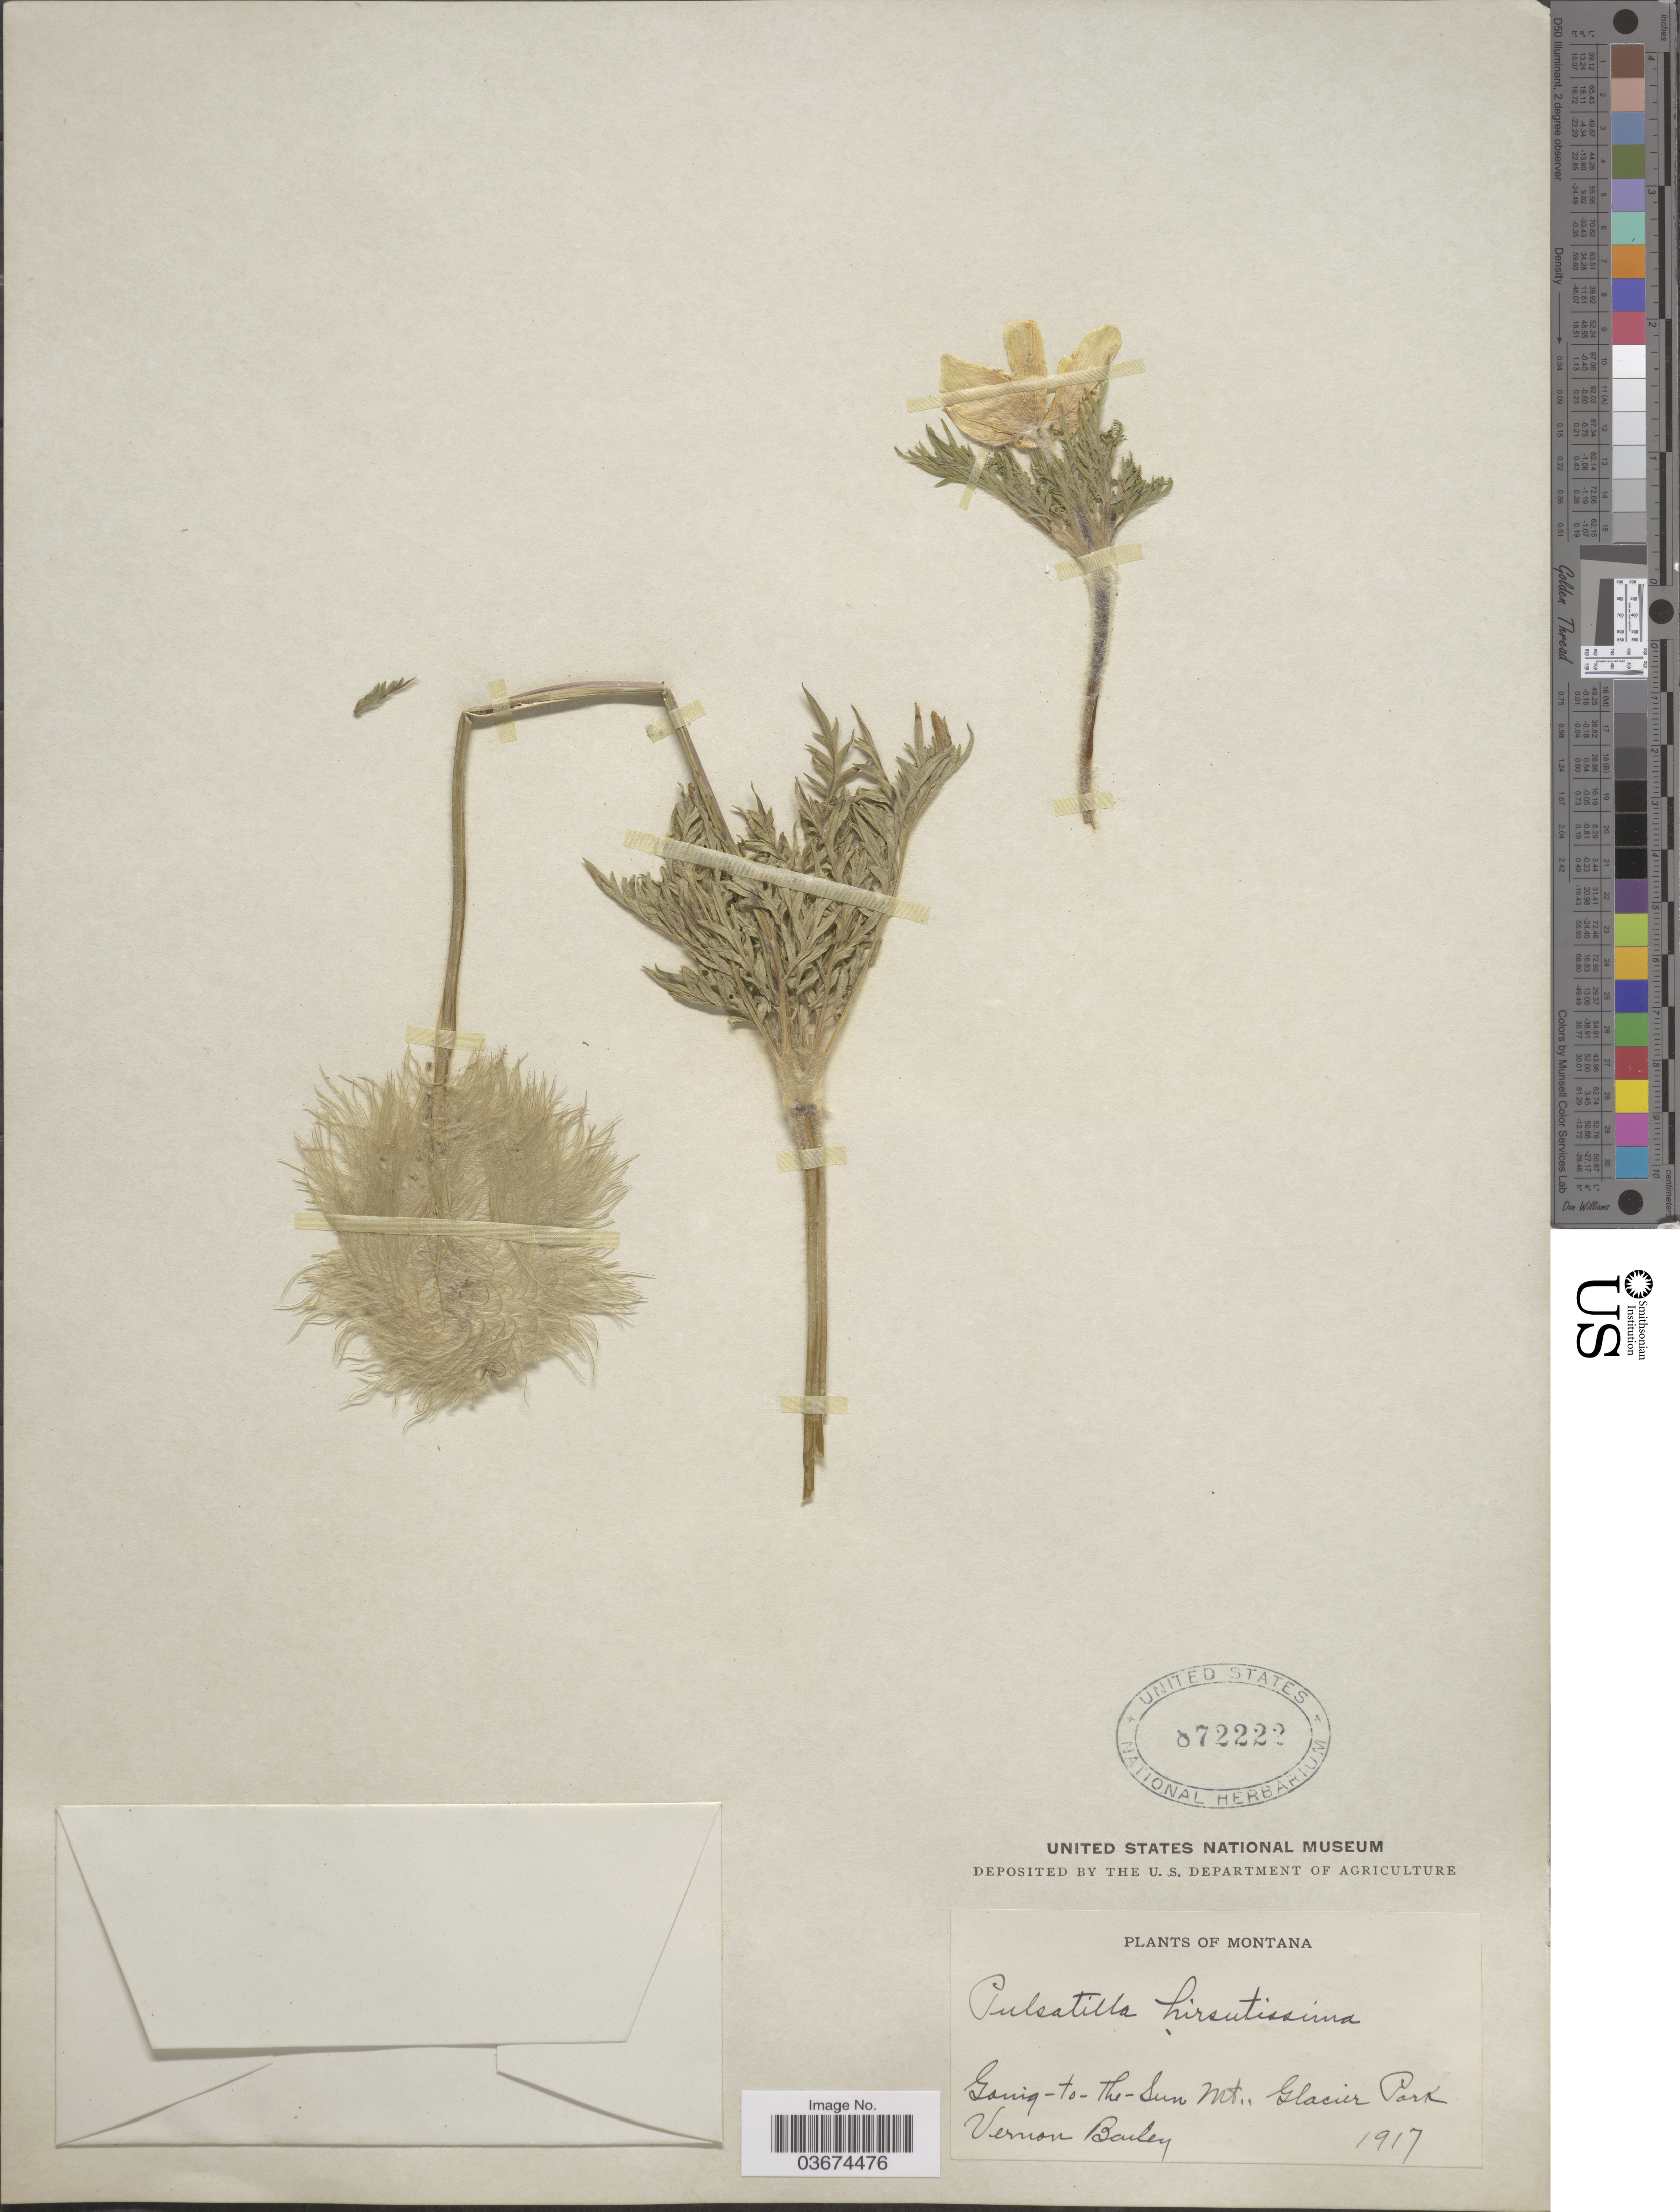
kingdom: Plantae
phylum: Tracheophyta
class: Magnoliopsida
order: Ranunculales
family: Ranunculaceae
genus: Pulsatilla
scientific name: Pulsatilla occidentalis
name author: (S. Watson) Freyn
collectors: V. O. Bailey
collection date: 1917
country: United States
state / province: Montana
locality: Going-to-the-Sun Mt., Glacier Park.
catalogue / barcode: US 872222